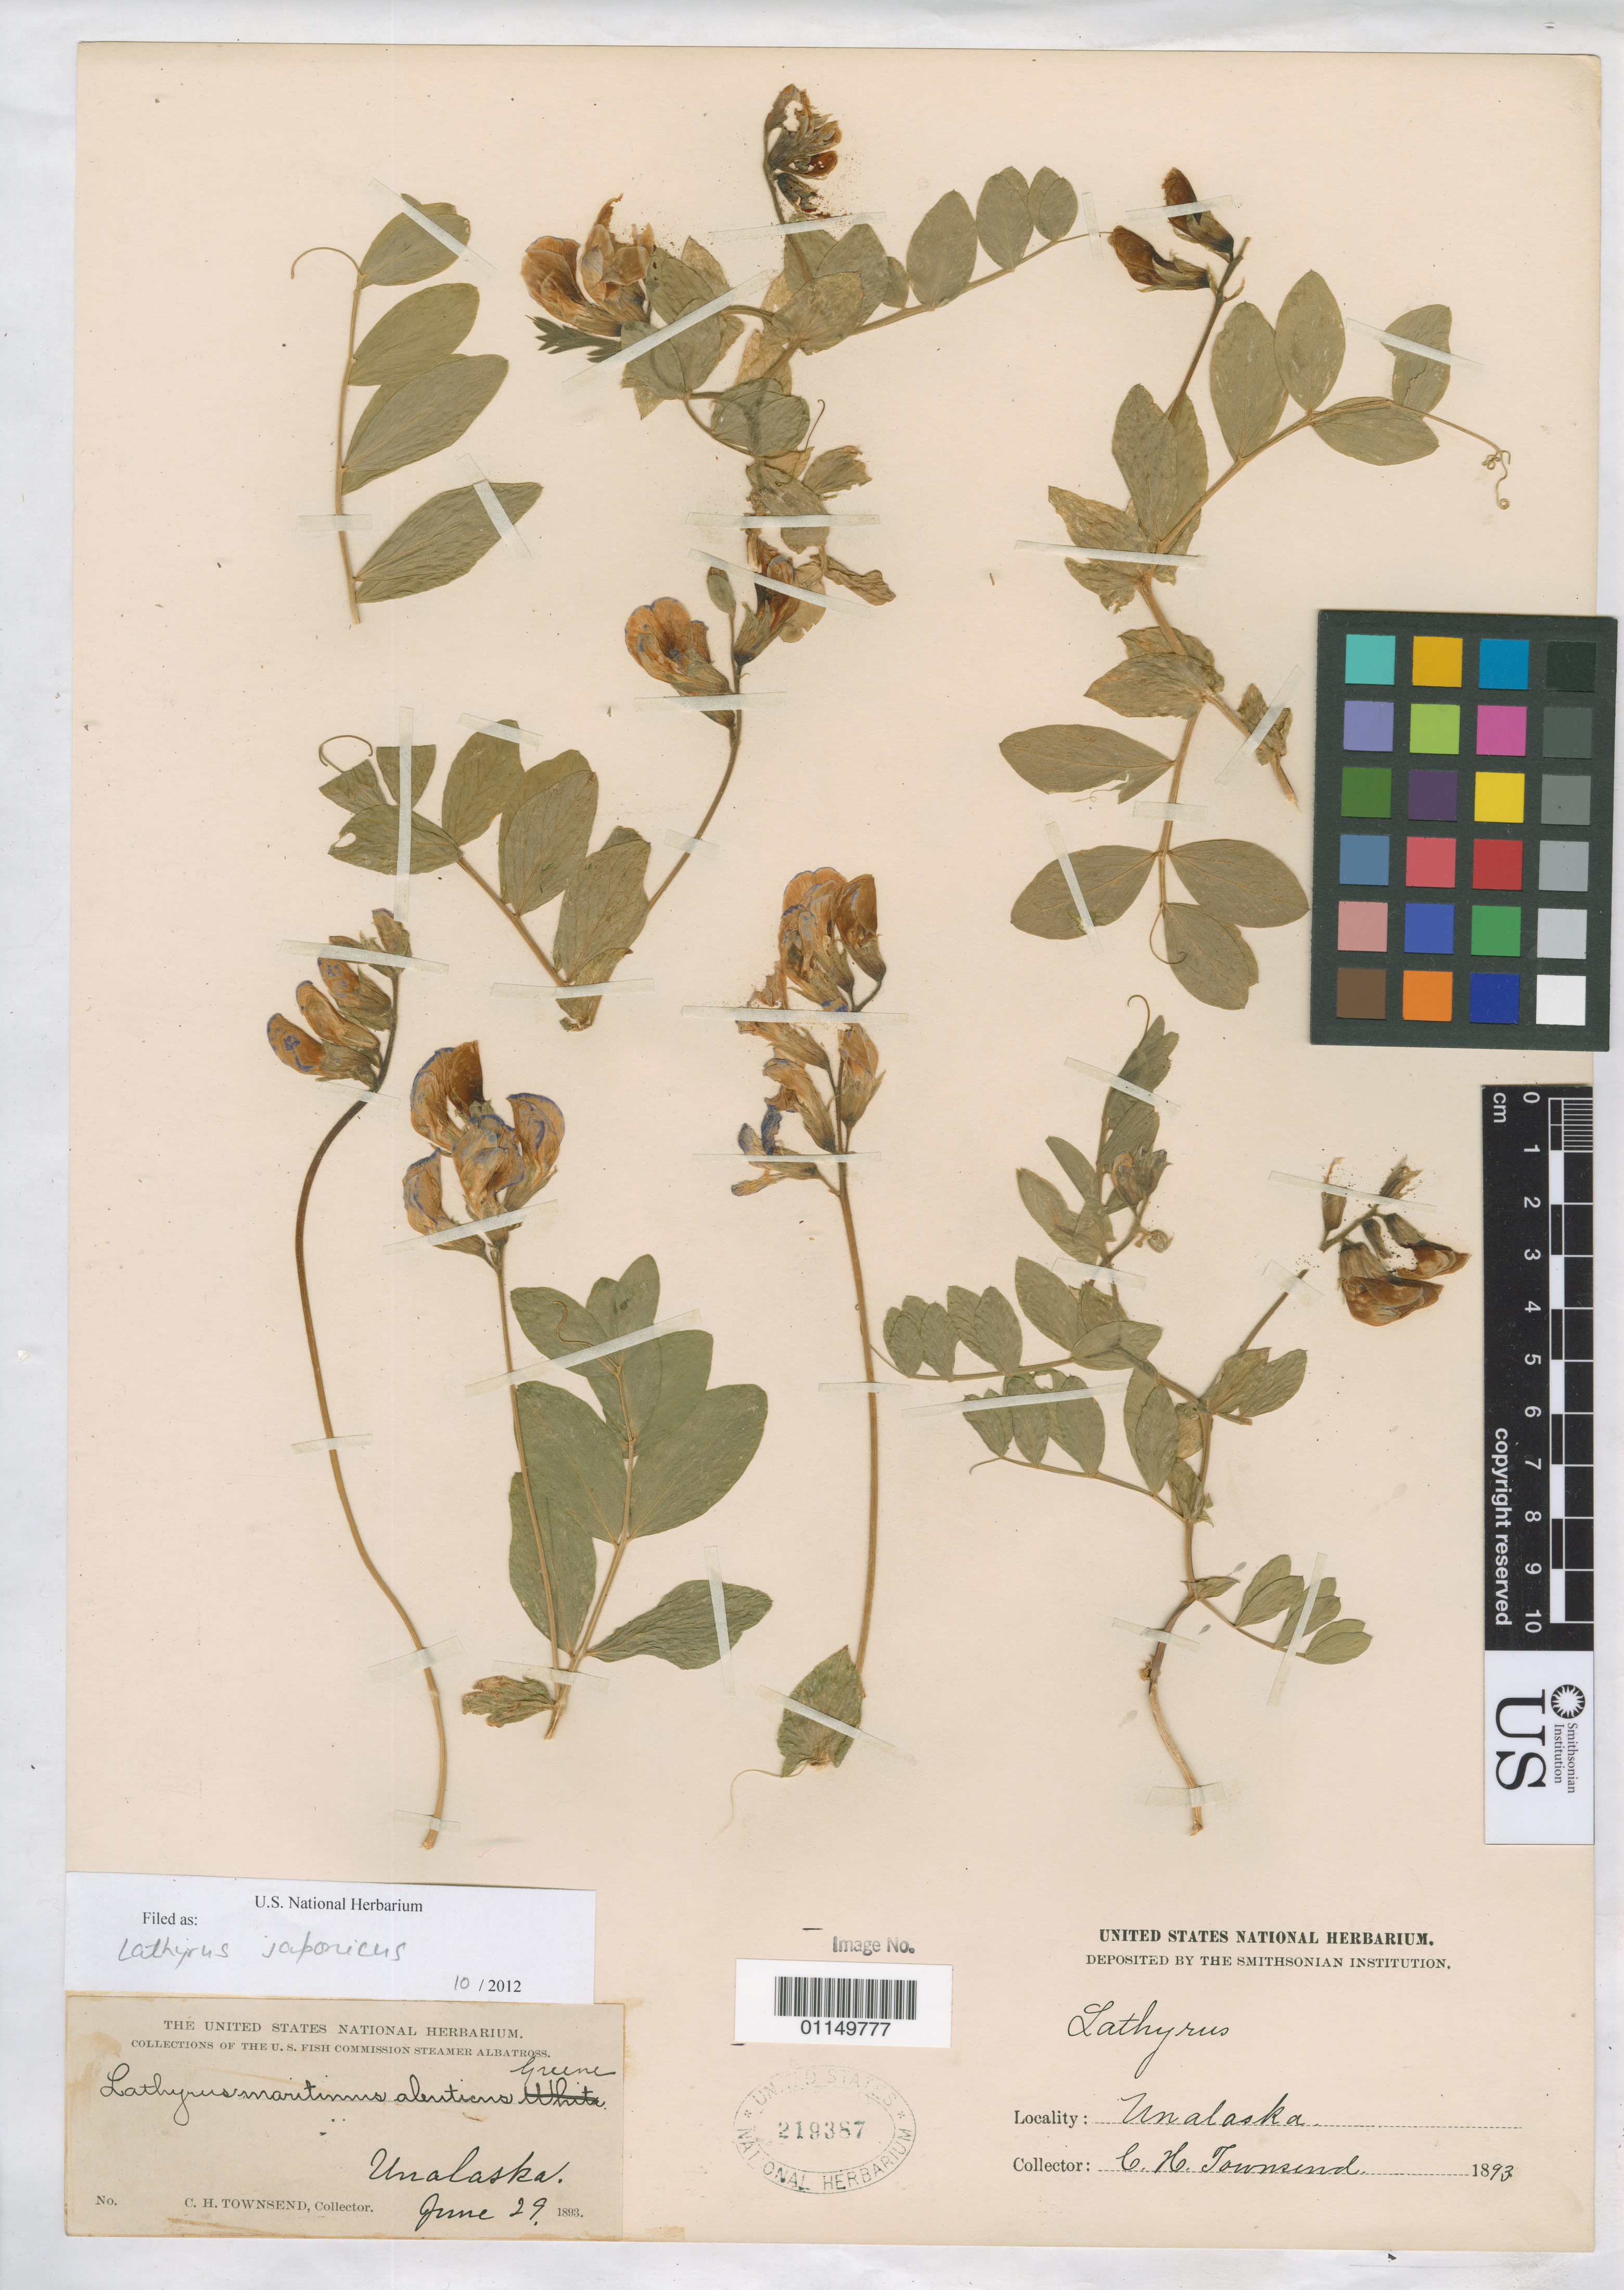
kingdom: Plantae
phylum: Tracheophyta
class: Magnoliopsida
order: Fabales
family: Fabaceae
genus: Lathyrus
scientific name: Lathyrus japonicus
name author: Willd.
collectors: C. H. Townsend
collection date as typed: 29 Jun 1893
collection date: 1893-06-29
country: United States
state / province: Alaska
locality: Unalaska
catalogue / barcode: US 219387